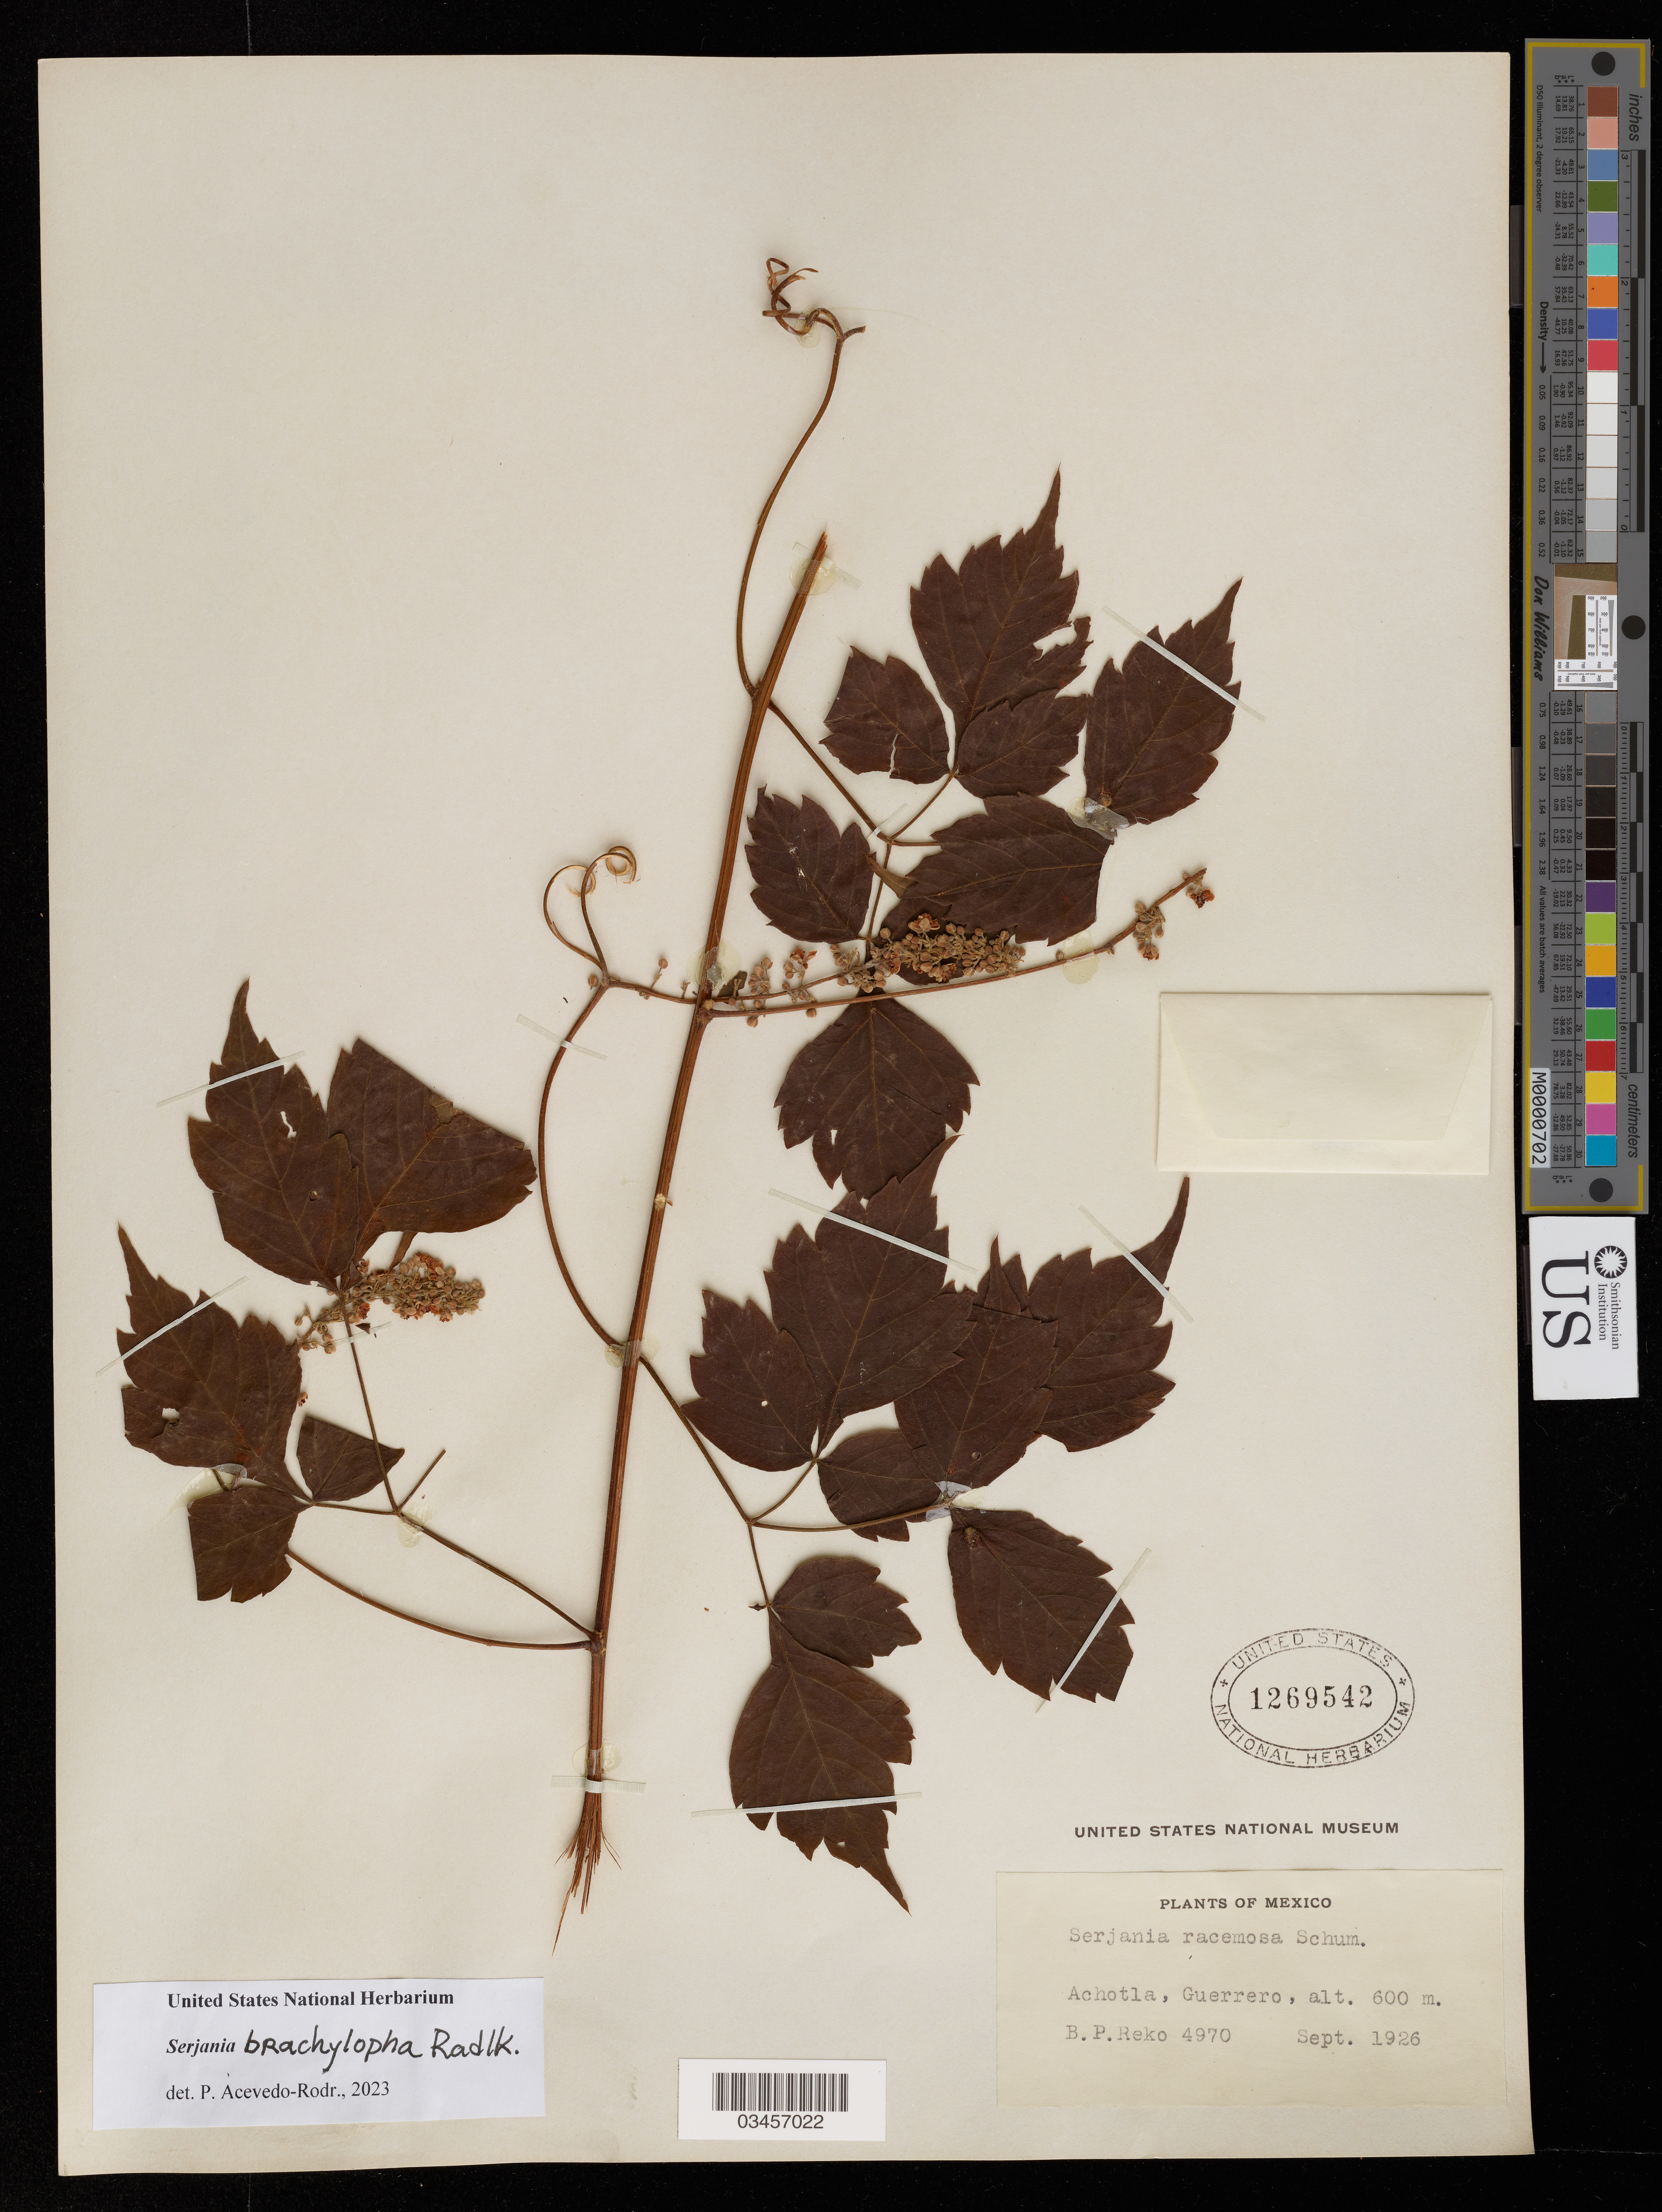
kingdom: Plantae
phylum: Tracheophyta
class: Magnoliopsida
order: Sapindales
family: Sapindaceae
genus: Serjania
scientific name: Serjania brachylopha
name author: Radlk.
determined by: Acevedo-Rodriguez, P., (US), Smithsonian Institution - National Museum of Natural History (UNITED STATES)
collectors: B. P. Reko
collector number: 4970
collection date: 1926-09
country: Mexico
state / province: Guerrero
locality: Achotla.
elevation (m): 600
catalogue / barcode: US 1269542